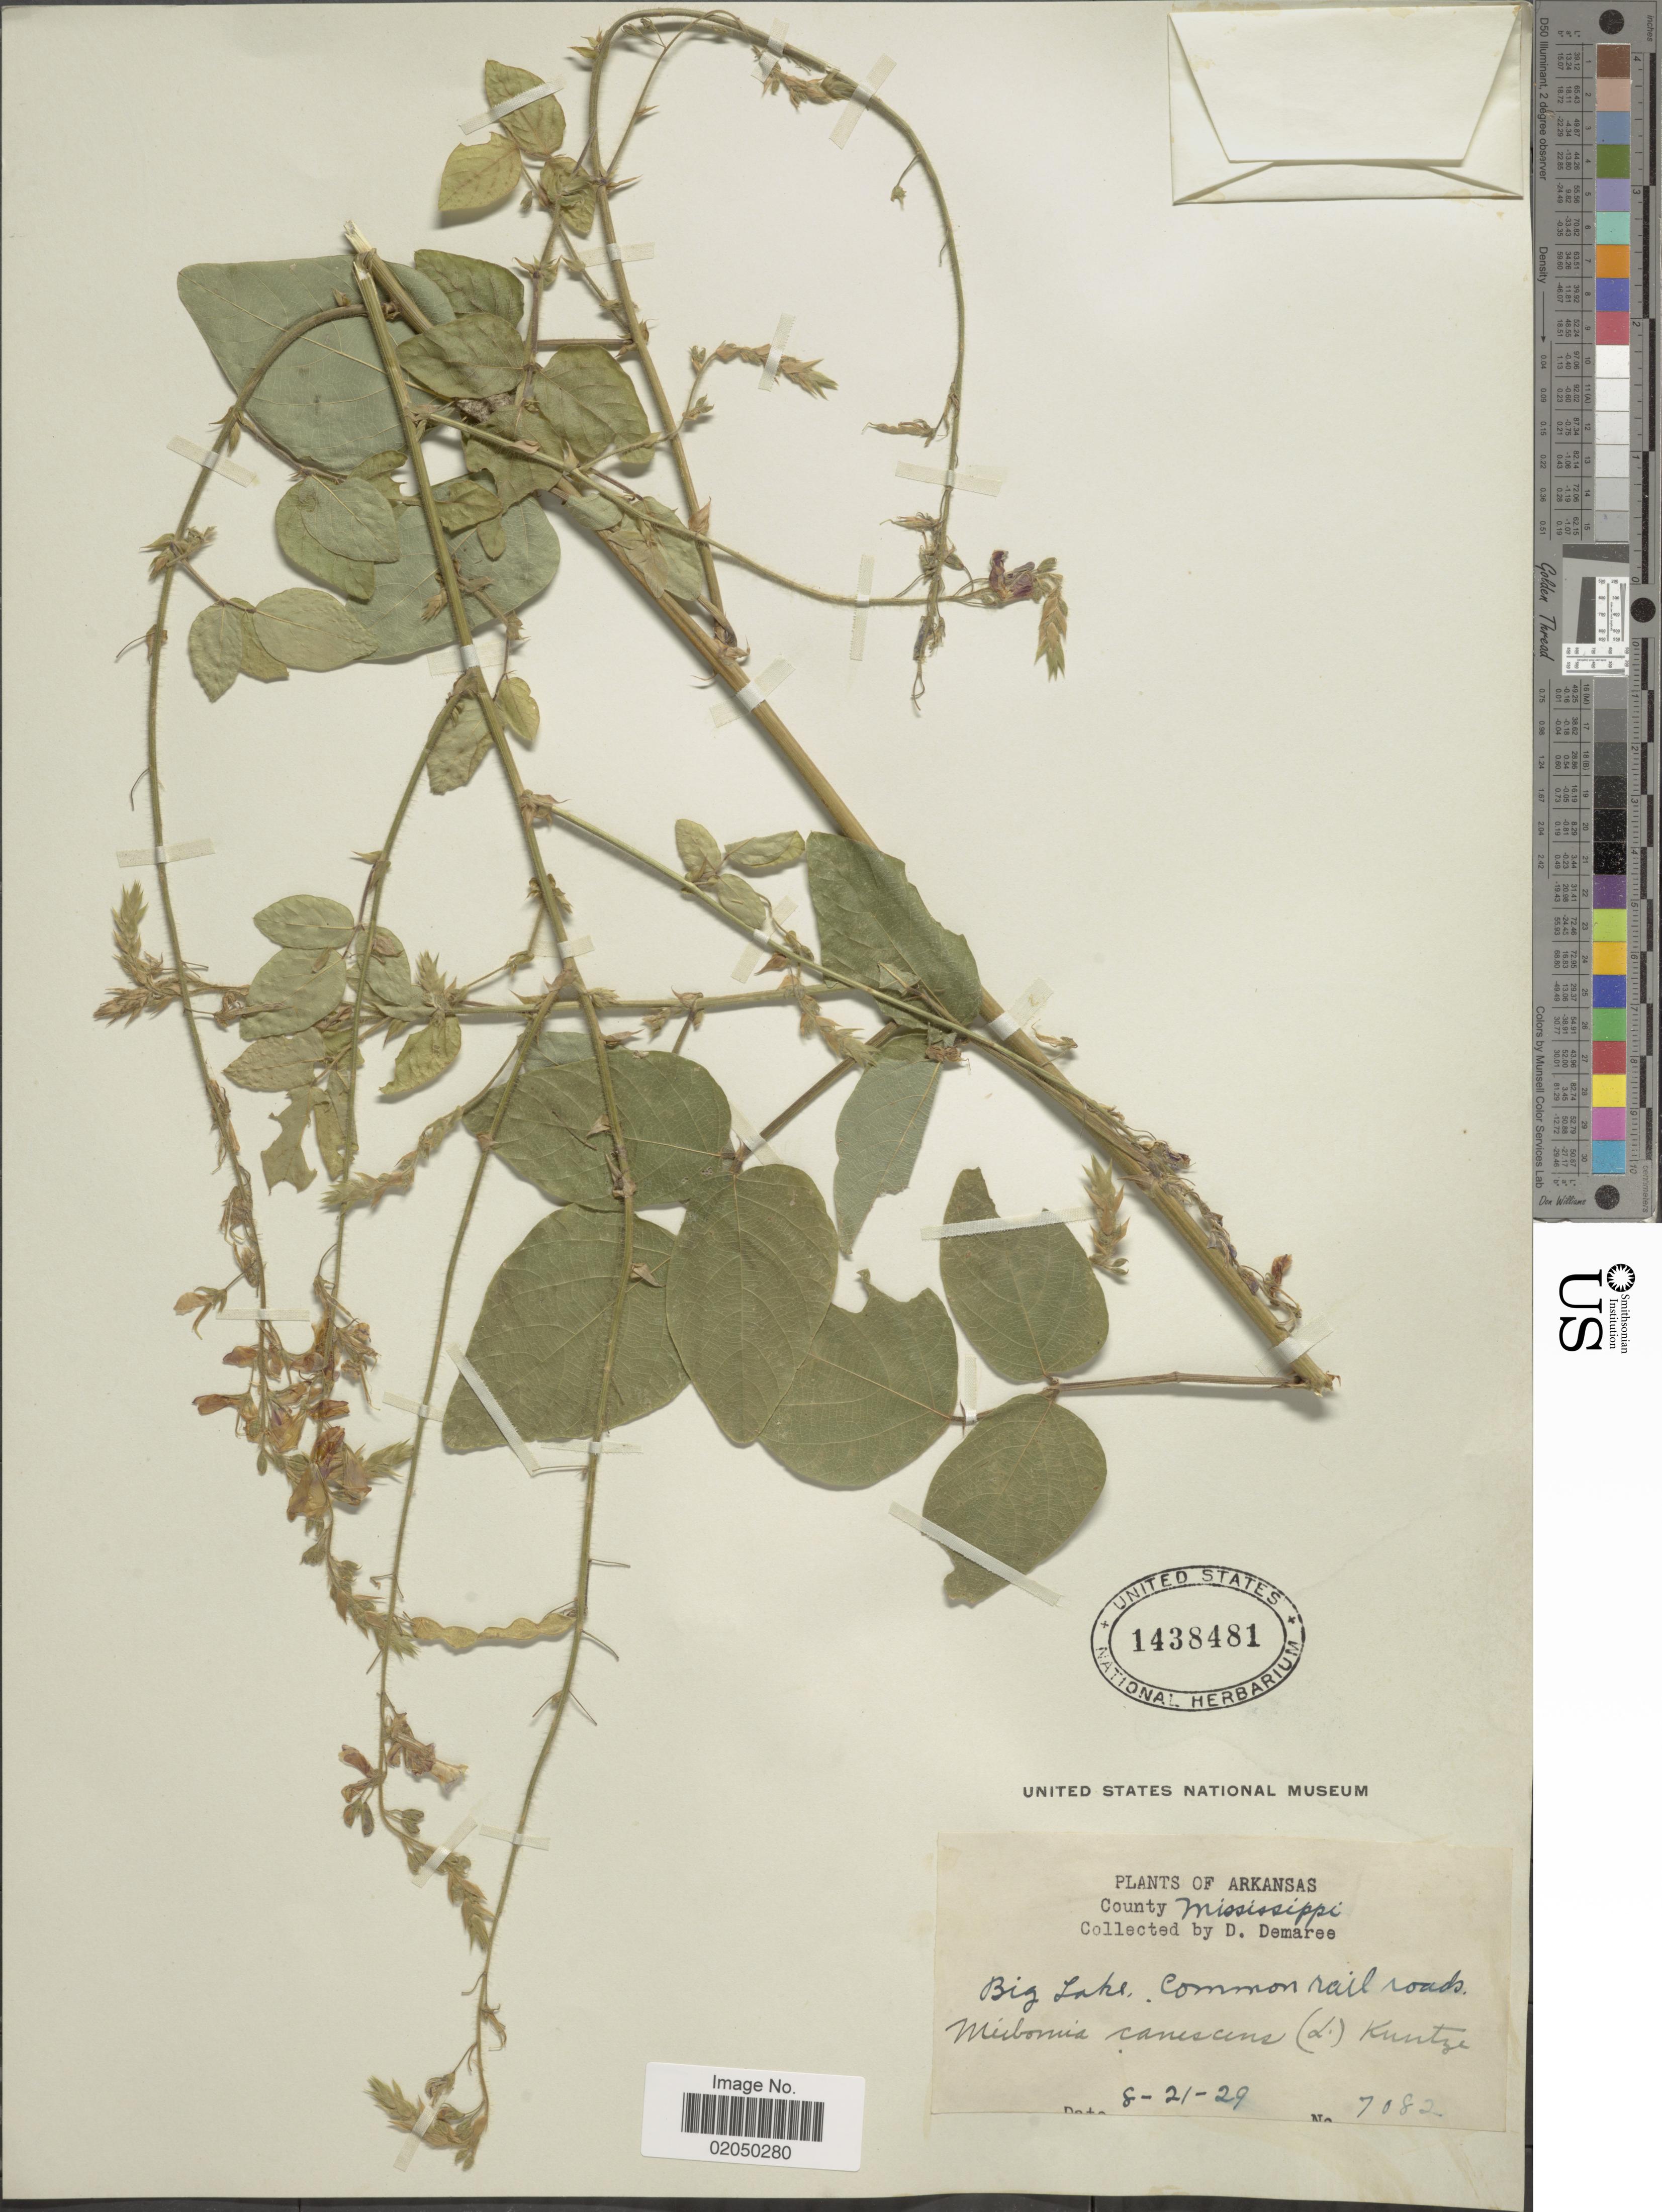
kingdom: Plantae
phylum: Tracheophyta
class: Magnoliopsida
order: Fabales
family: Fabaceae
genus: Desmodium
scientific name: Desmodium canescens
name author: (L.) DC.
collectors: D. Demaree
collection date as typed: Transcribed d/m/y: 21/8/29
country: United States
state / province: Arkansas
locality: County Mississippi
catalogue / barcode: US 1438481